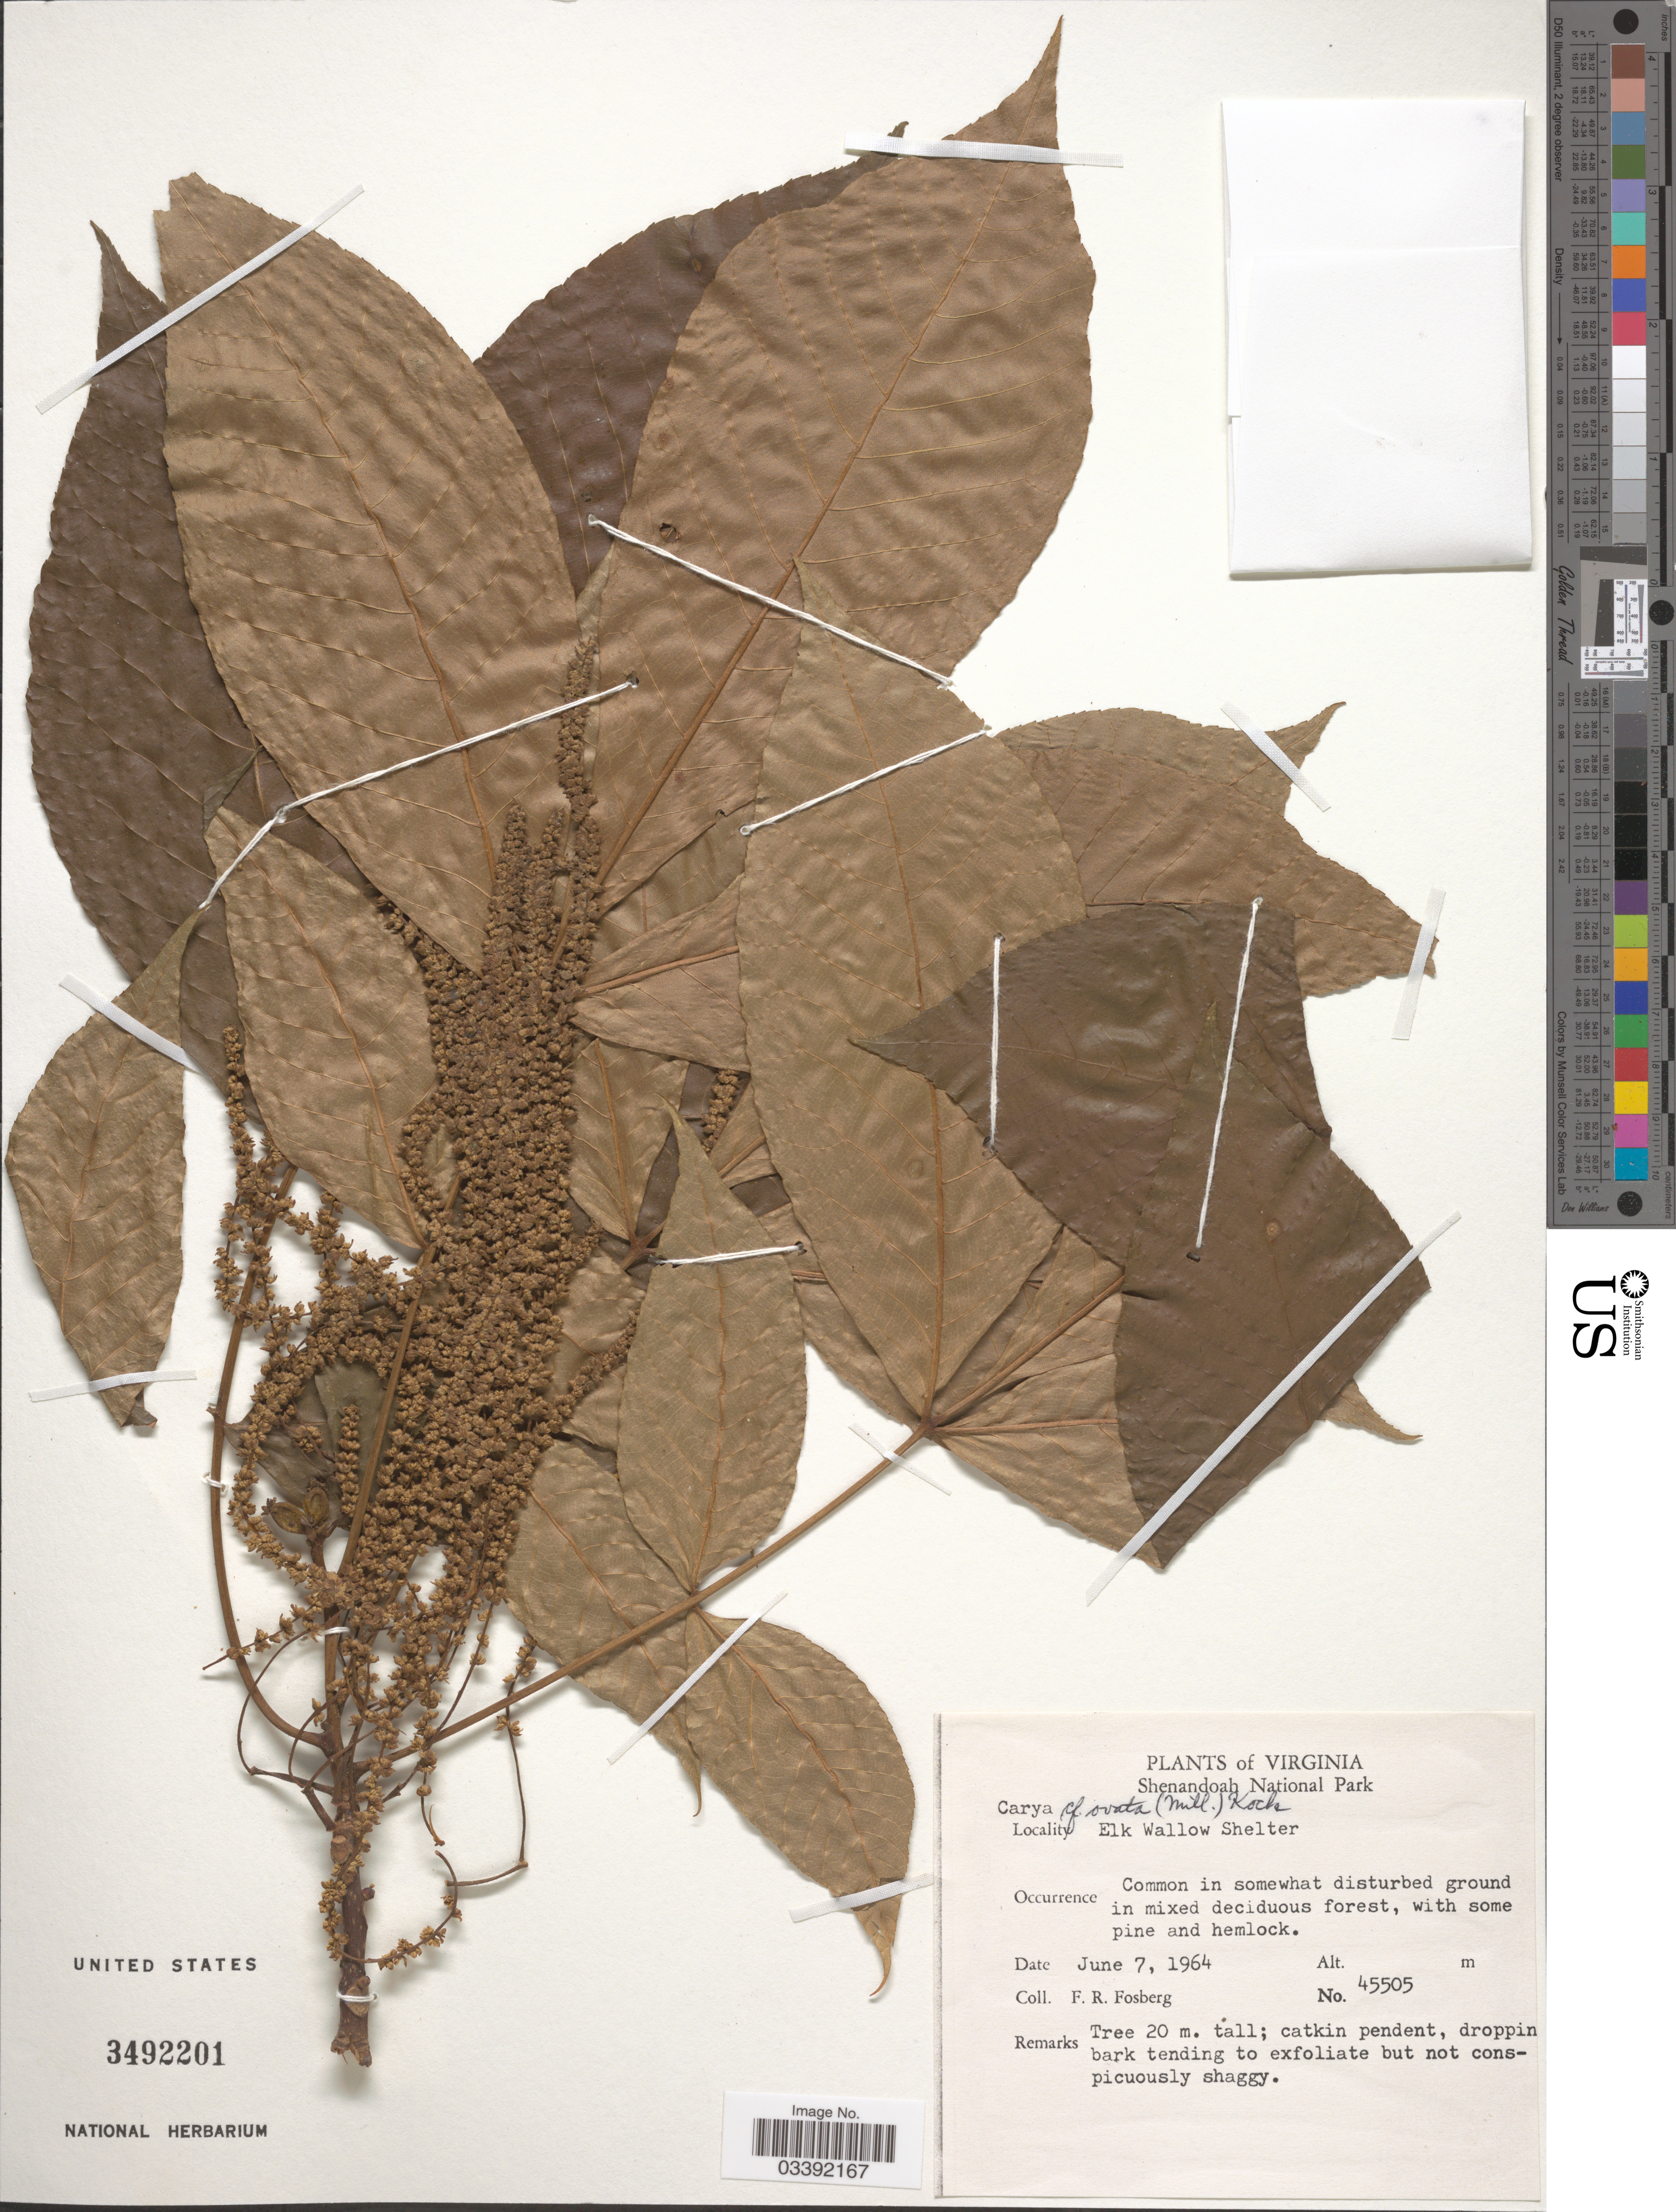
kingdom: Plantae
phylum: Tracheophyta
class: Magnoliopsida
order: Fagales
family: Juglandaceae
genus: Carya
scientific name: Carya ovata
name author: (Mill.) K. Koch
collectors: F. R. Fosberg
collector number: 45505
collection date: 1964-06-07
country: United States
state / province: Virginia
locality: Shenandoah National Park. Elk Wallow Shelter.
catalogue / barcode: US 3492201